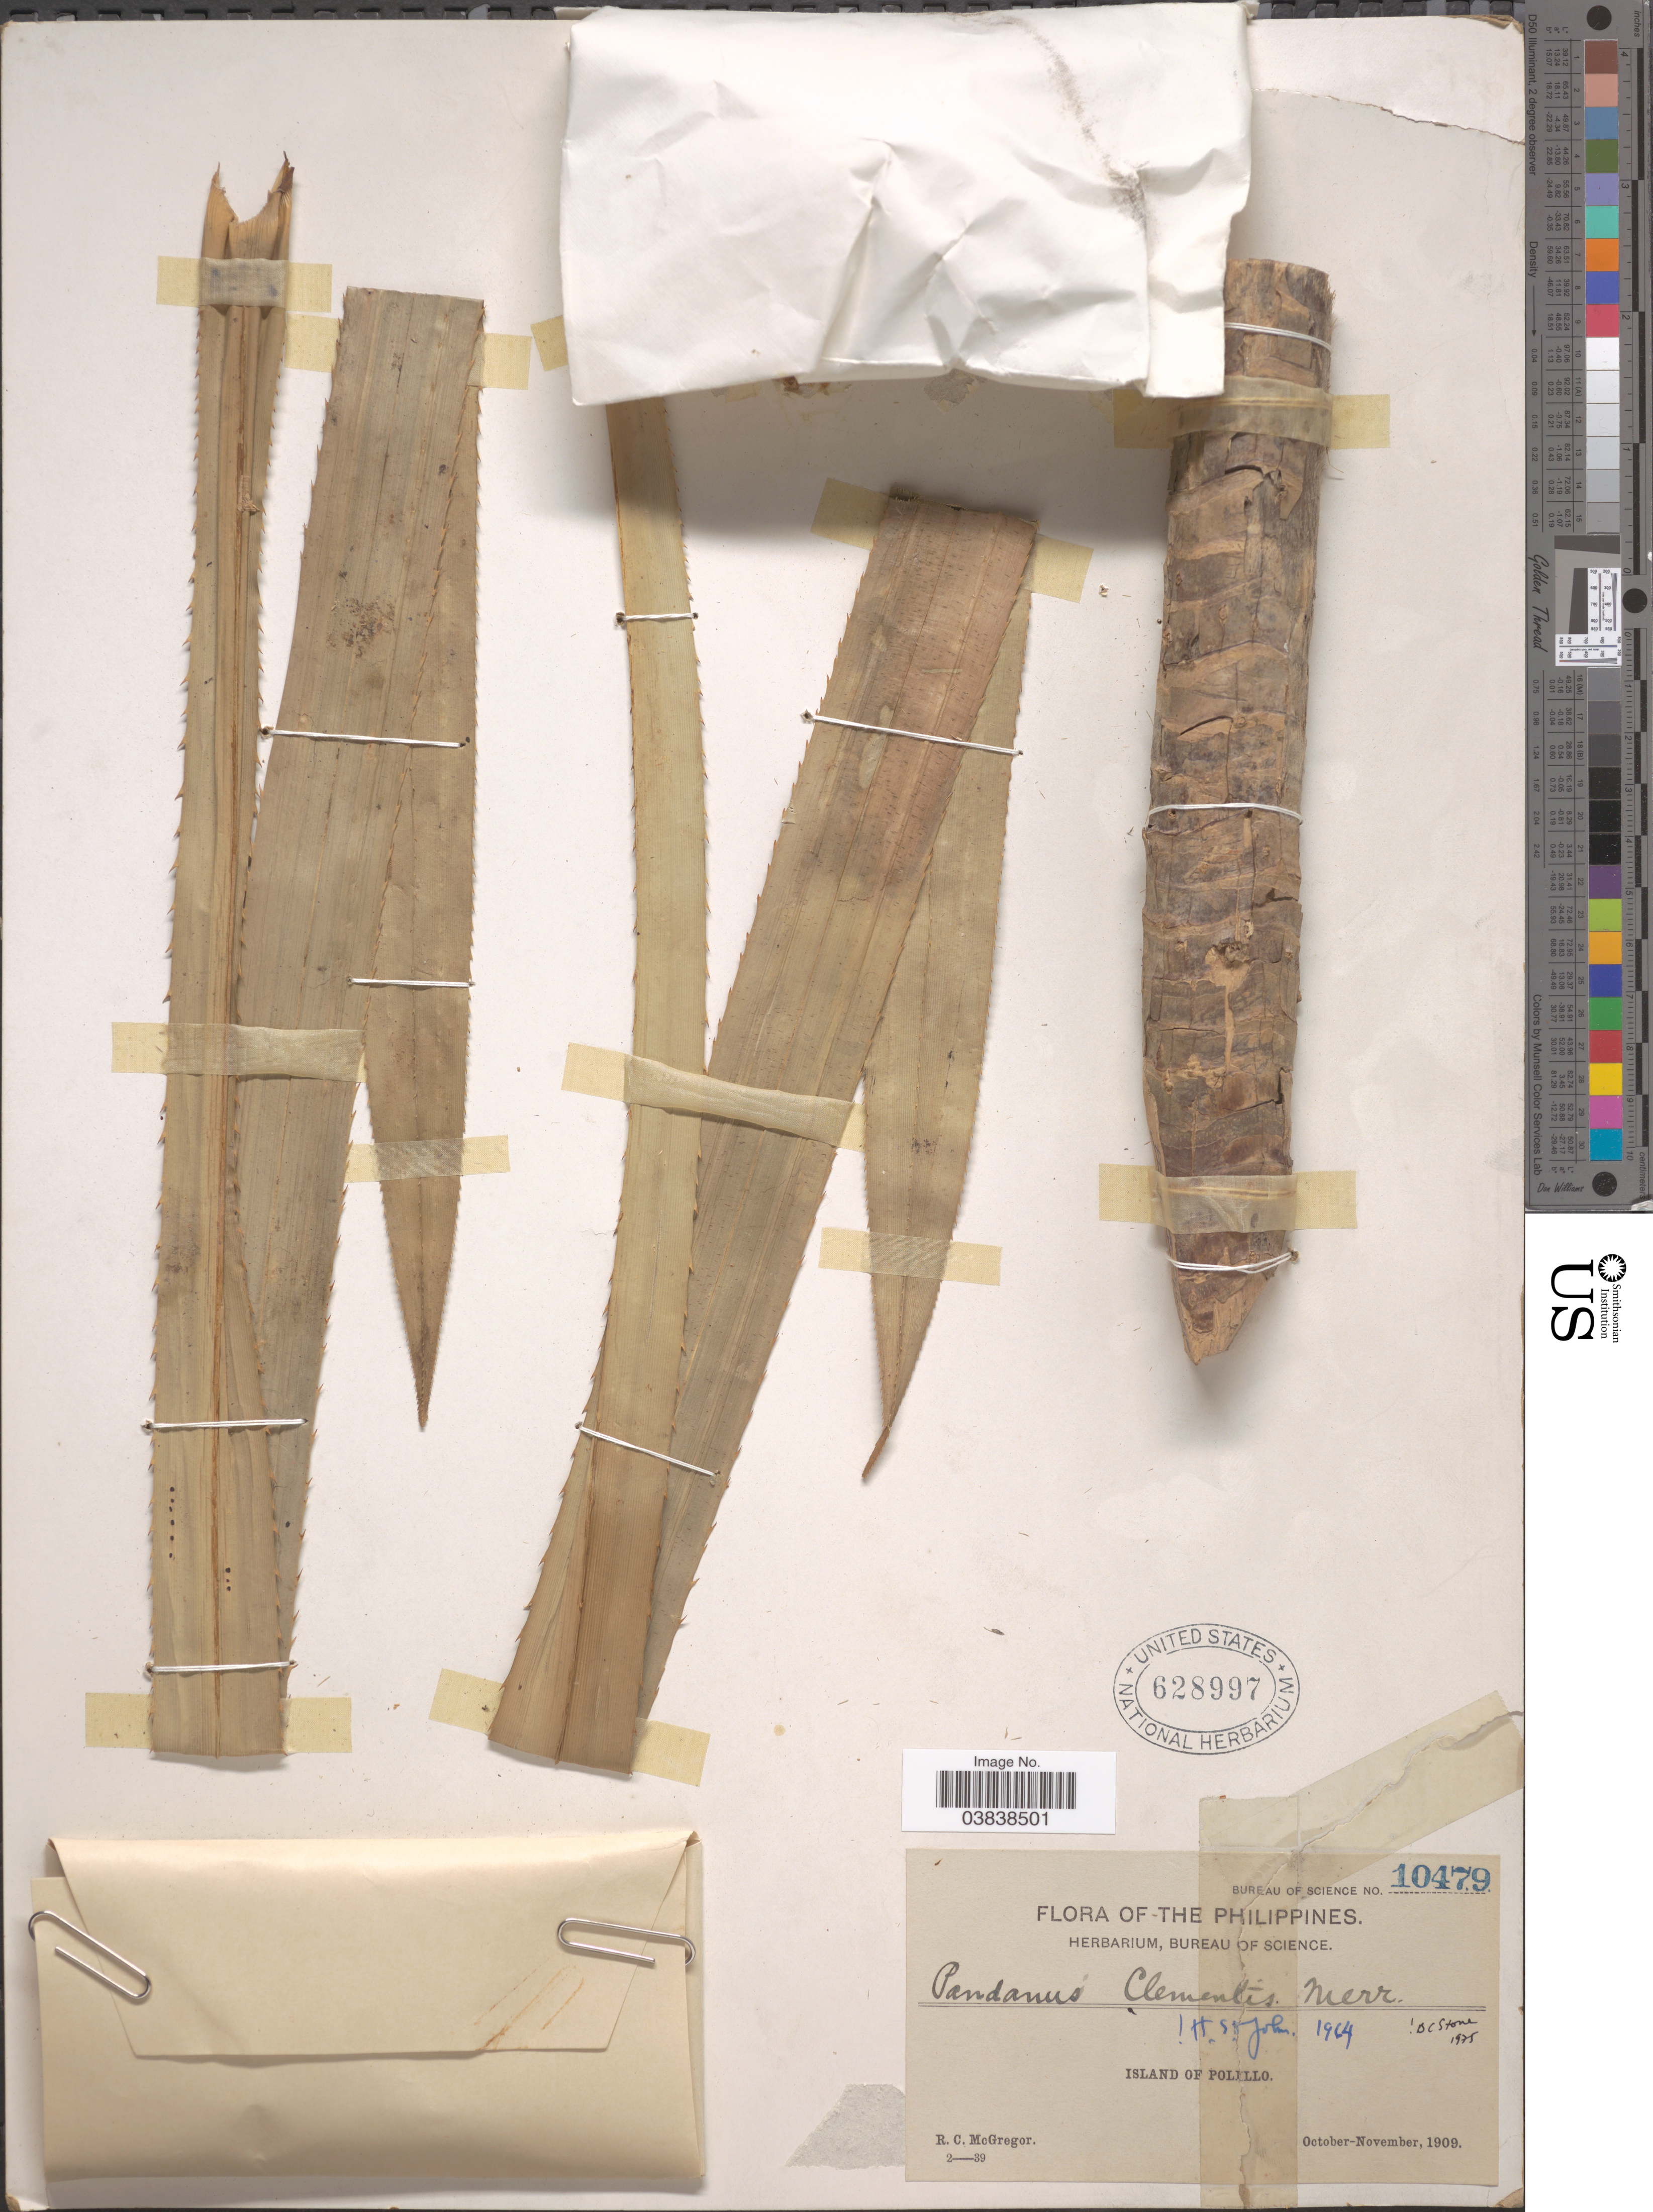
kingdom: Plantae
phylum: Tracheophyta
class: Liliopsida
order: Pandanales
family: Pandanaceae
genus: Pandanus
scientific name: Pandanus clementis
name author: Merr.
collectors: R. C. McGregor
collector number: Bureau of Science 10479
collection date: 1909-10/1909-11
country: Philippines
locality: Island of Polillo.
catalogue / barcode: US 628997